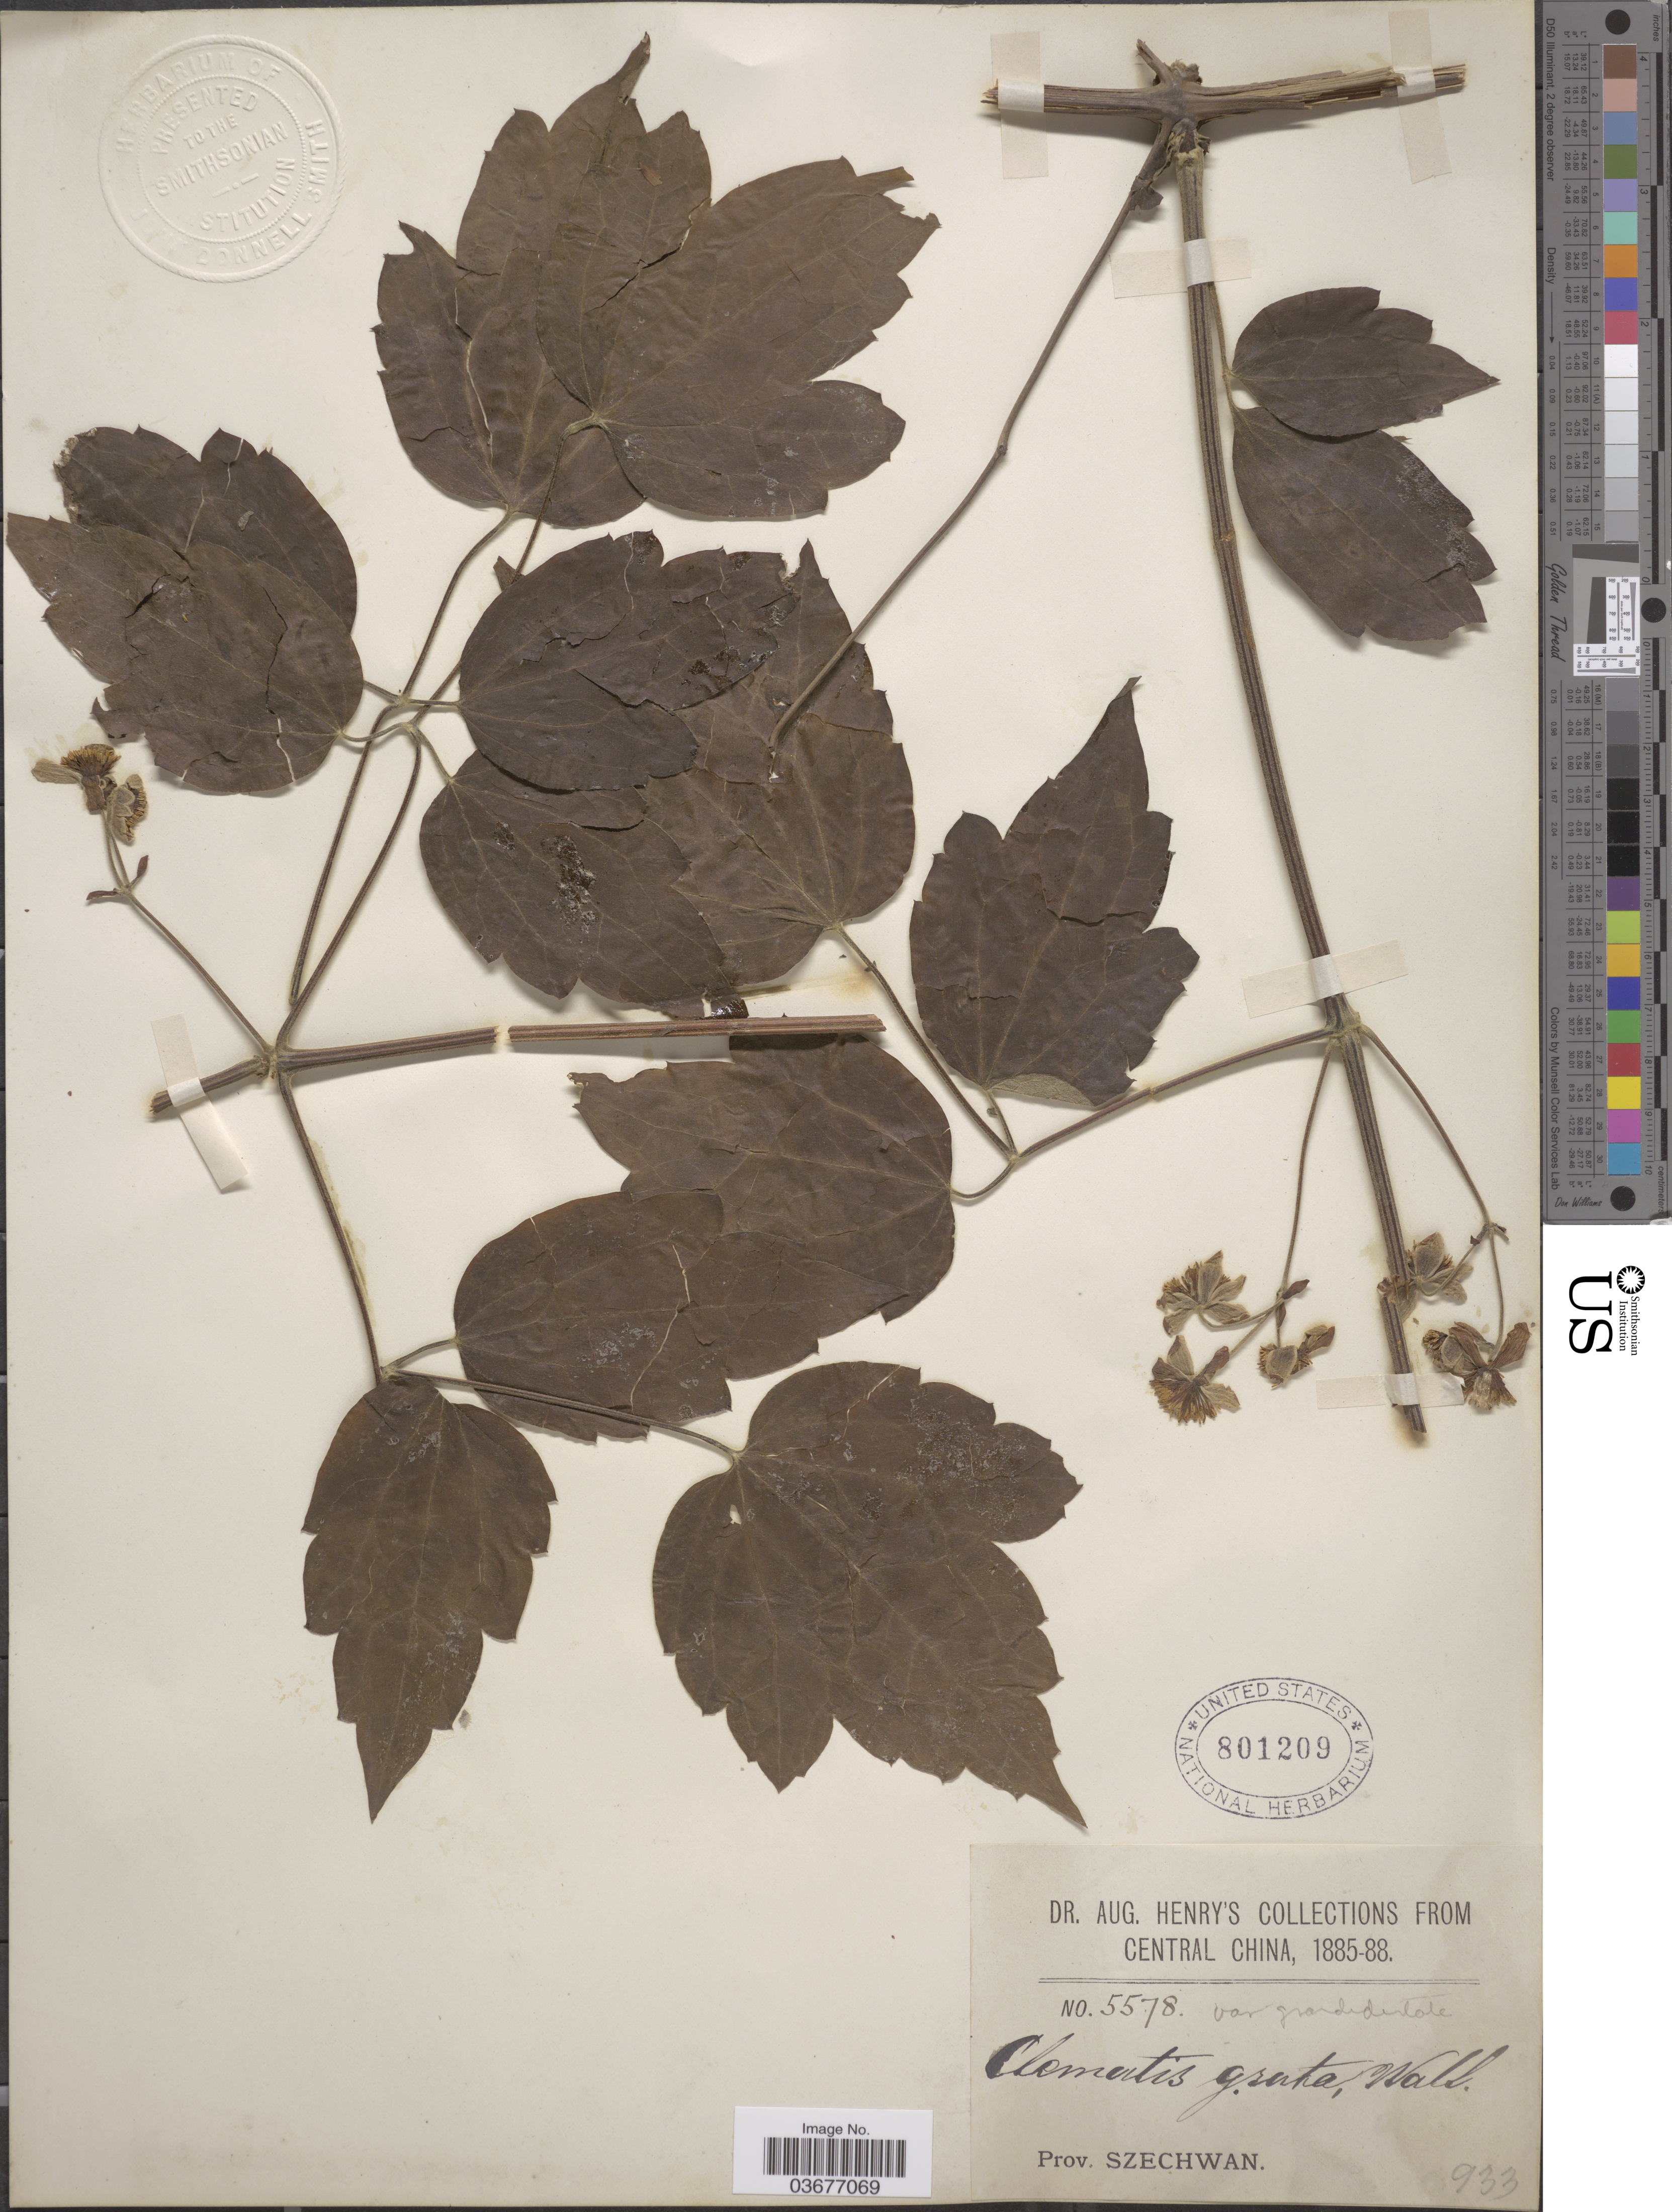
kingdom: Plantae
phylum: Tracheophyta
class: Magnoliopsida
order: Ranunculales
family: Ranunculaceae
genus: Clematis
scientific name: Clematis grata var. grandidentata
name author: Rehder & E.H. Wilson in Sarg.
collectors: A. Henry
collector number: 5578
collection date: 1885/1888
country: China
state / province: Sichuan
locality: Central China. Prov. Szechwan.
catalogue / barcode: US 801209